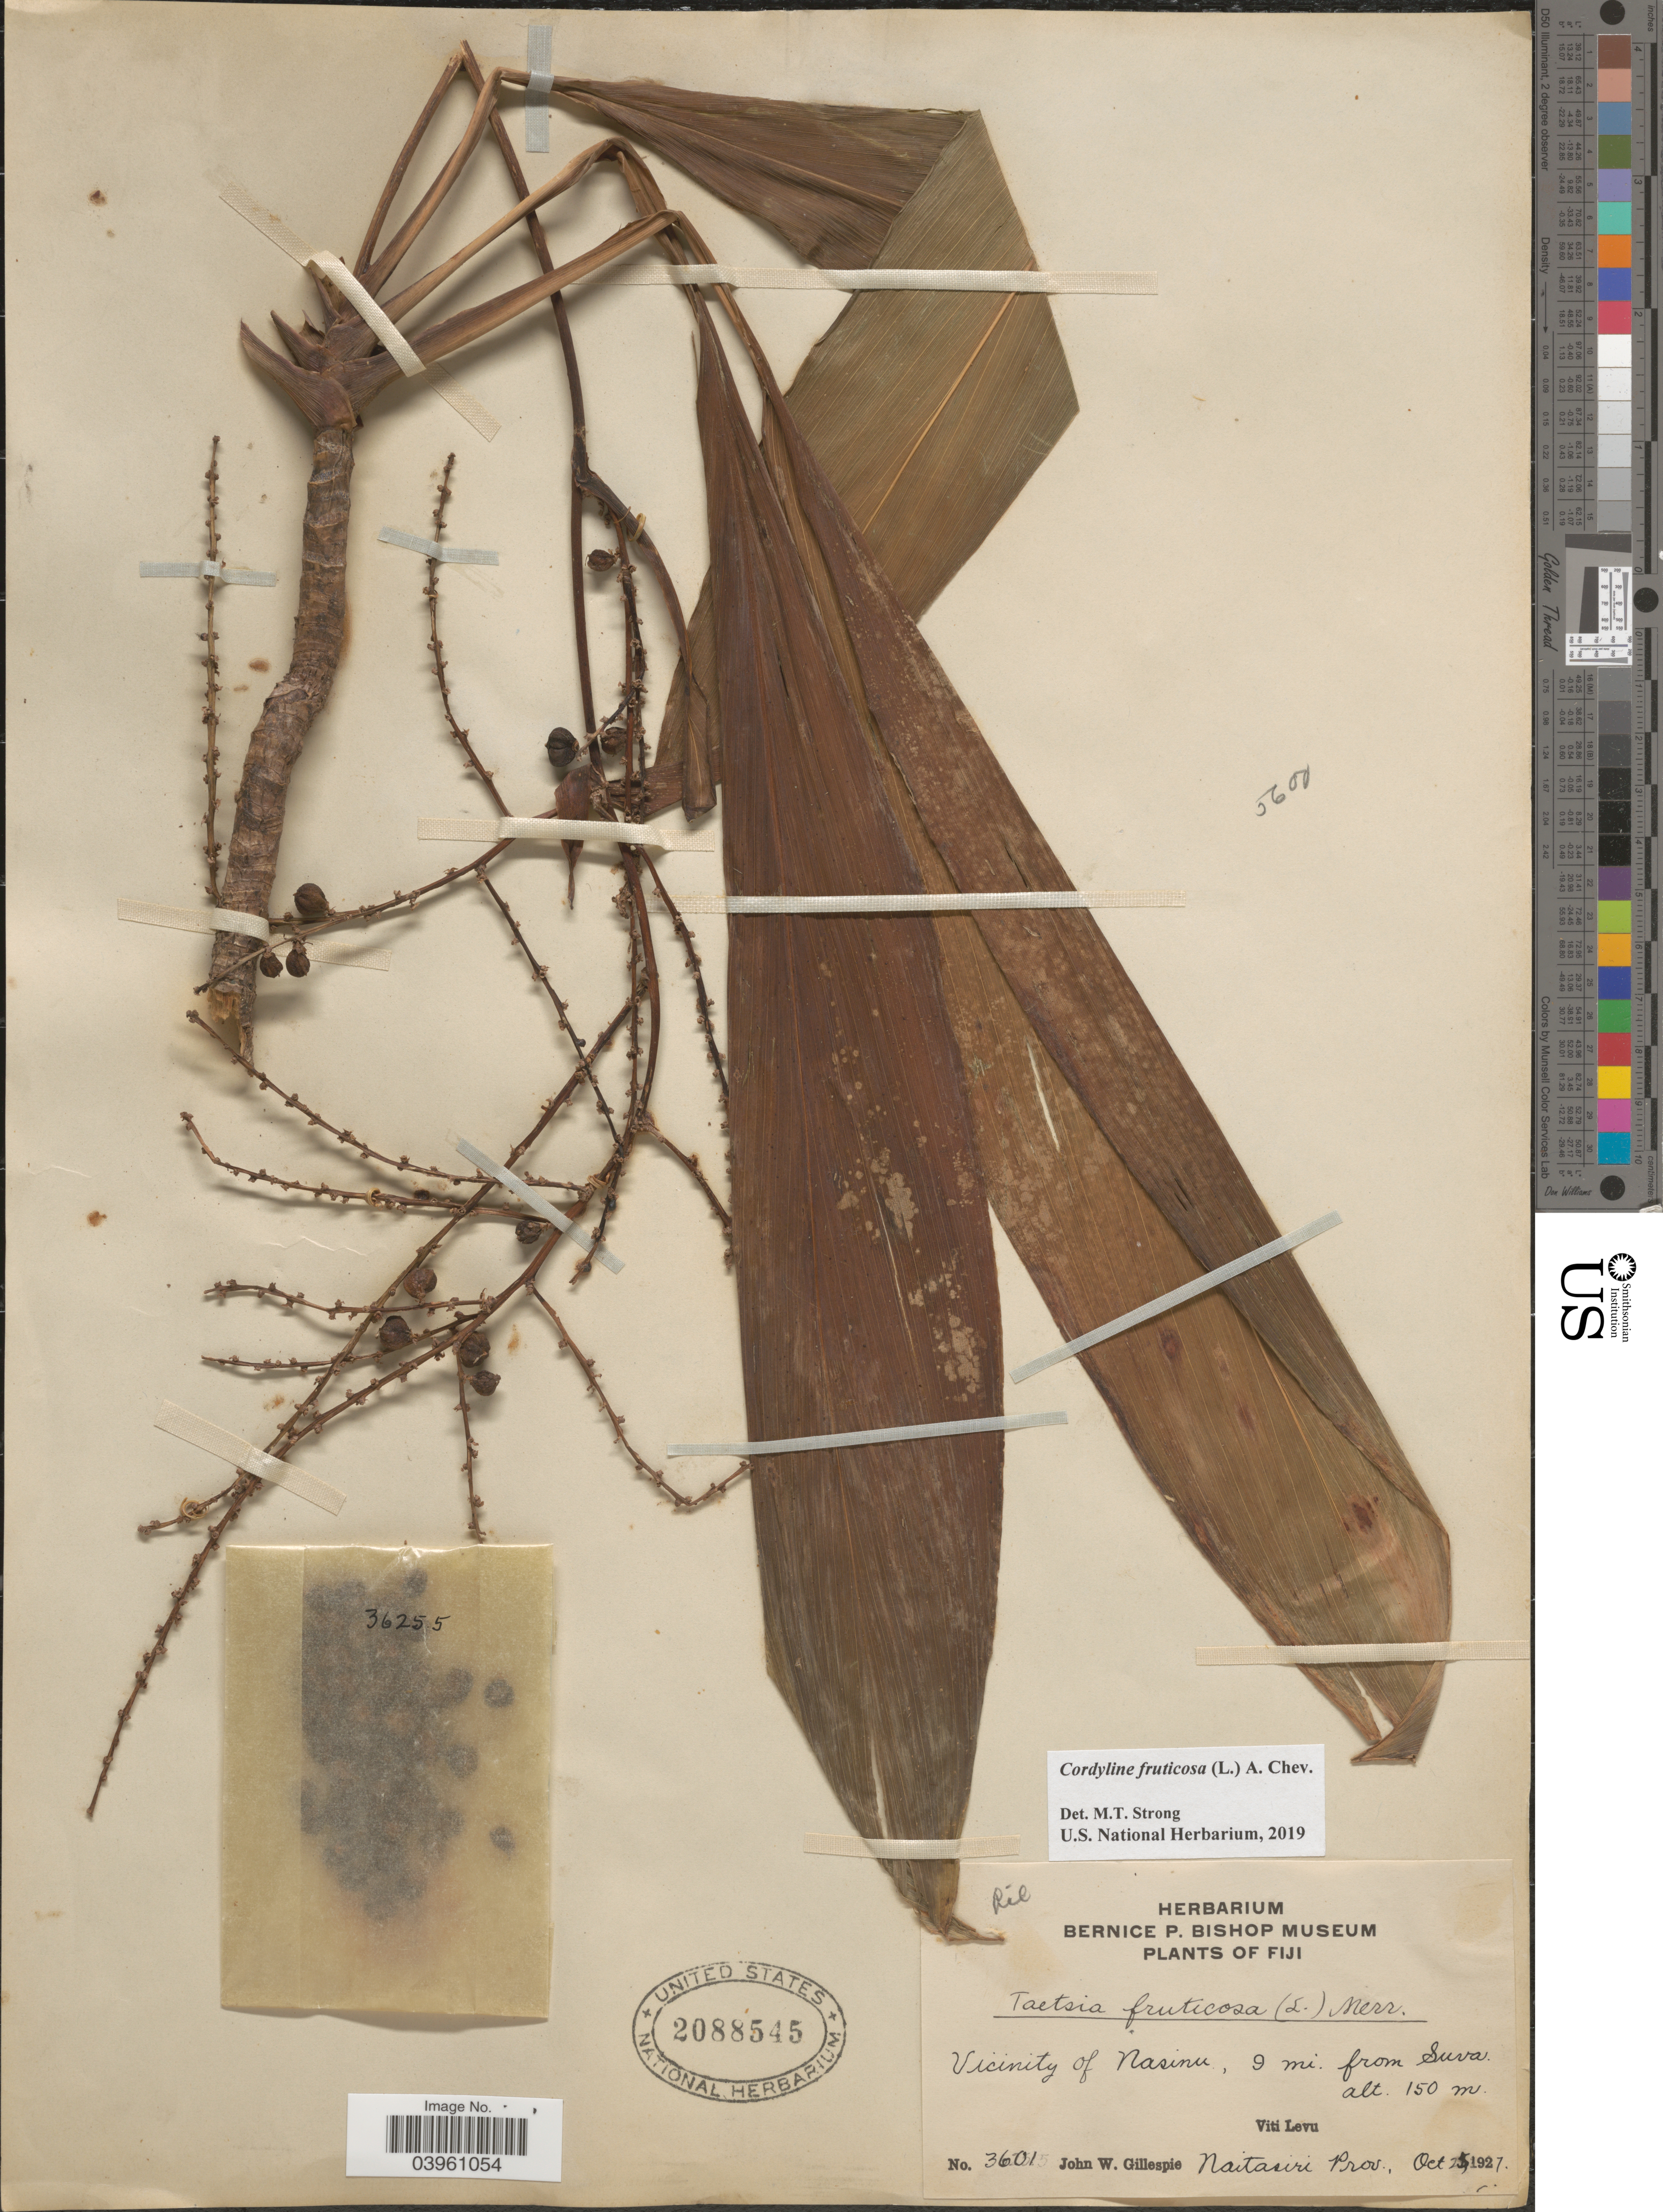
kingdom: Plantae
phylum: Tracheophyta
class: Liliopsida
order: Asparagales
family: Asparagaceae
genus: Cordyline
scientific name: Cordyline fruticosa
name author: (L.) A. Chev.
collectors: J. W. Gillespie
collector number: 3601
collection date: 1927-10-25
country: Fiji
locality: Vicinity of Nasinu, 9 mi. from Suva. Viti Levu.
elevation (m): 150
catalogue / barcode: US 2088545